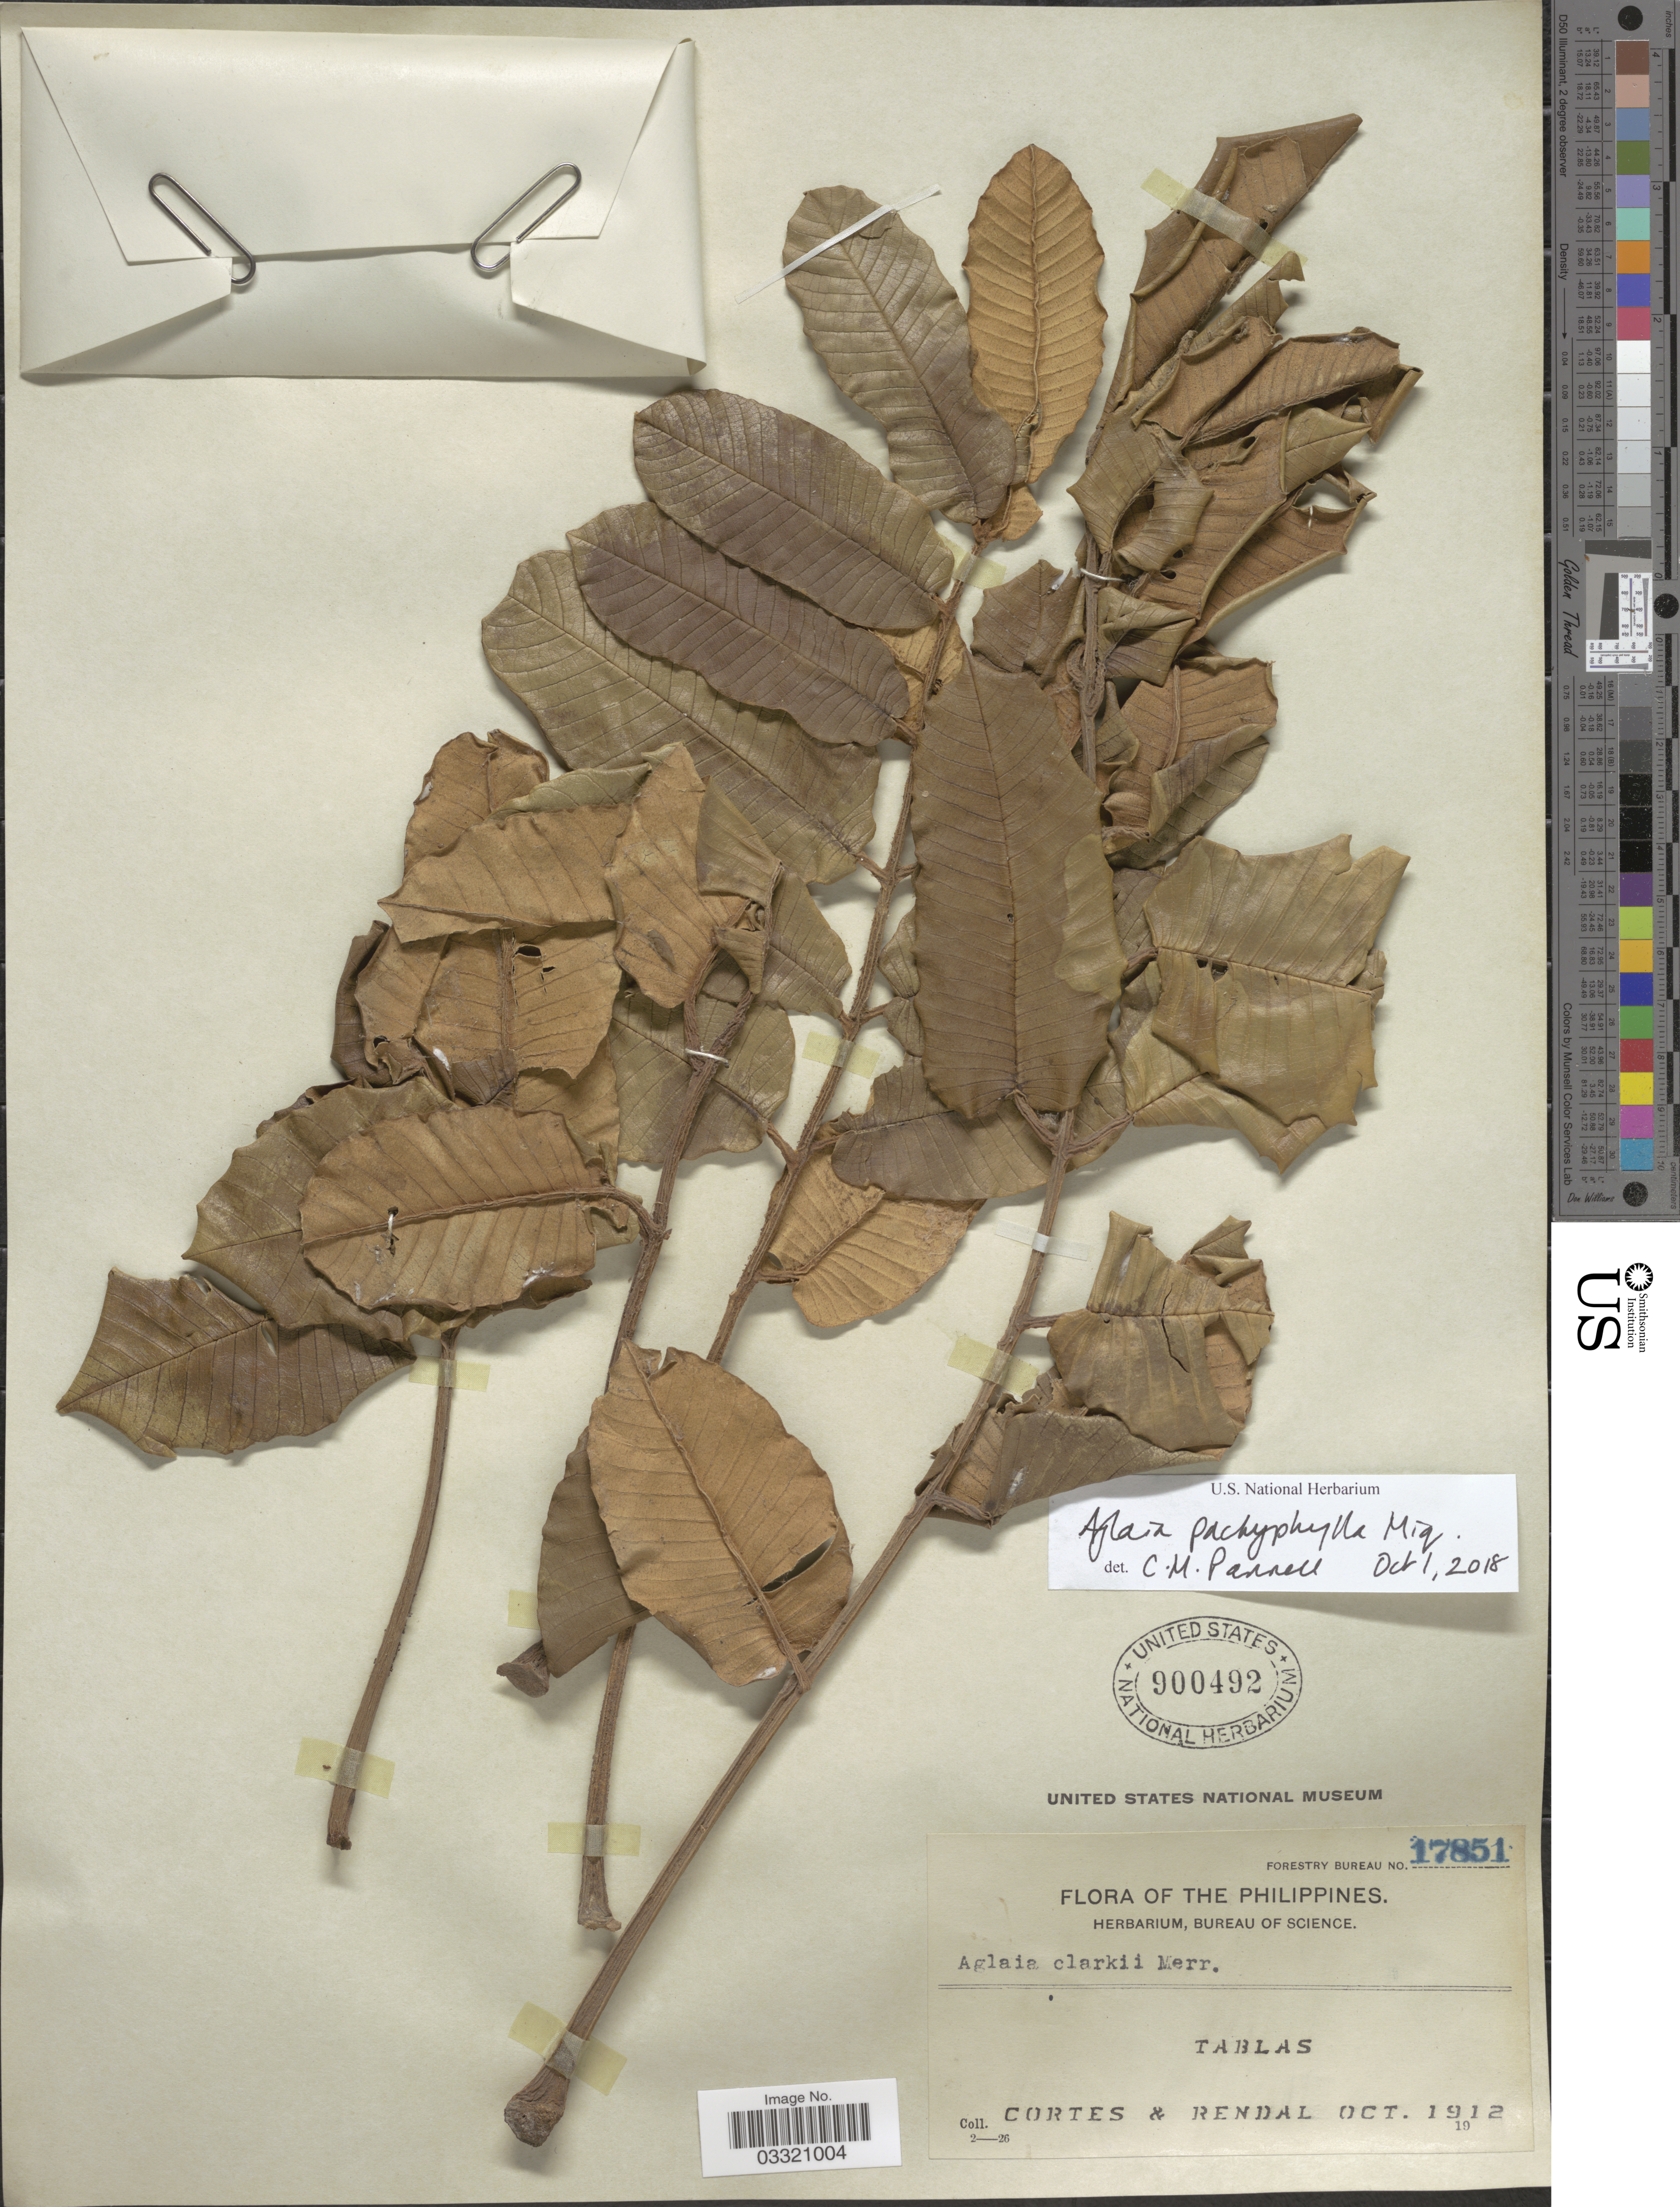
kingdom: Plantae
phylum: Tracheophyta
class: Magnoliopsida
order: Sapindales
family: Meliaceae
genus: Aglaia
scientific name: Aglaia pachyphylla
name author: Miq.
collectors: Cortes, -- & -. Rendal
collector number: Forestry Bureau 17851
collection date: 1912-10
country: Philippines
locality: Tablas.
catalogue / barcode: US 900492